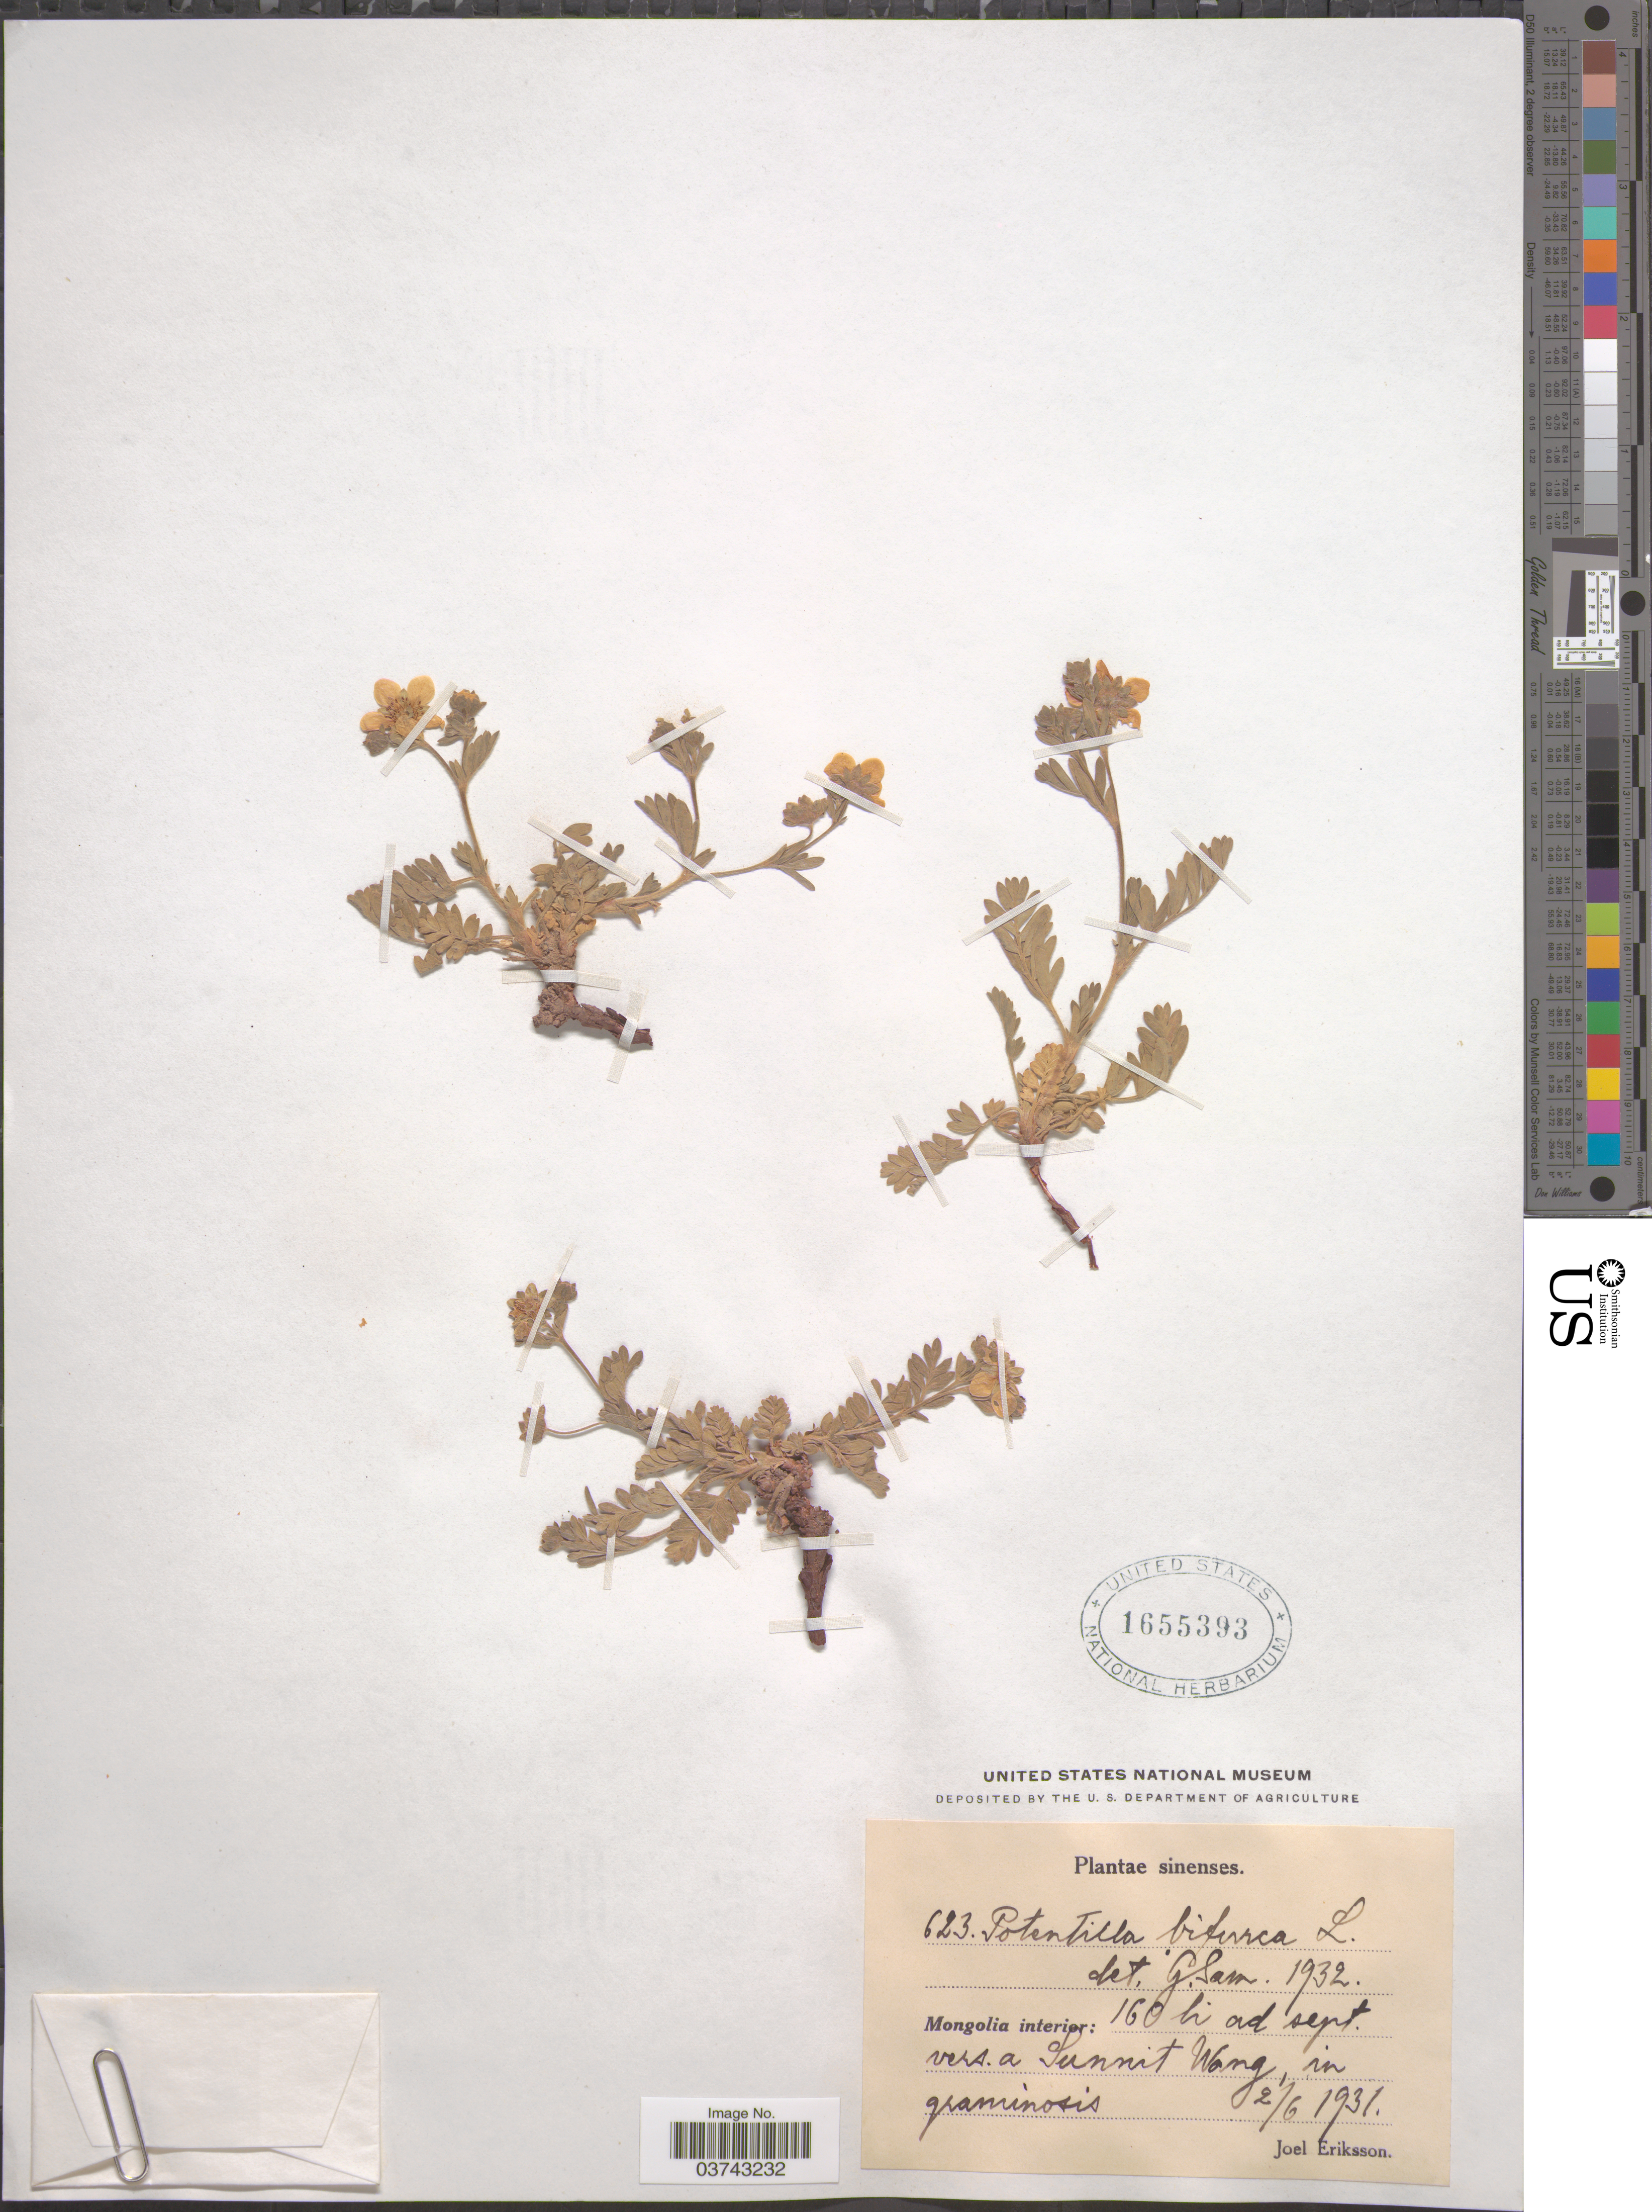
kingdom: Plantae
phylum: Tracheophyta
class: Magnoliopsida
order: Rosales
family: Rosaceae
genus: Sibbaldianthe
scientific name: Sibbaldianthe bifurca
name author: (L.) Kurtto & T. Erikss.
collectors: J. Eriksson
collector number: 623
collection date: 1931-06-02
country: China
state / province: Nei Monggol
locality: Mongolia interior: 160 li ad sept. vers. a Sunnit Wang.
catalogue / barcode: US 1655393